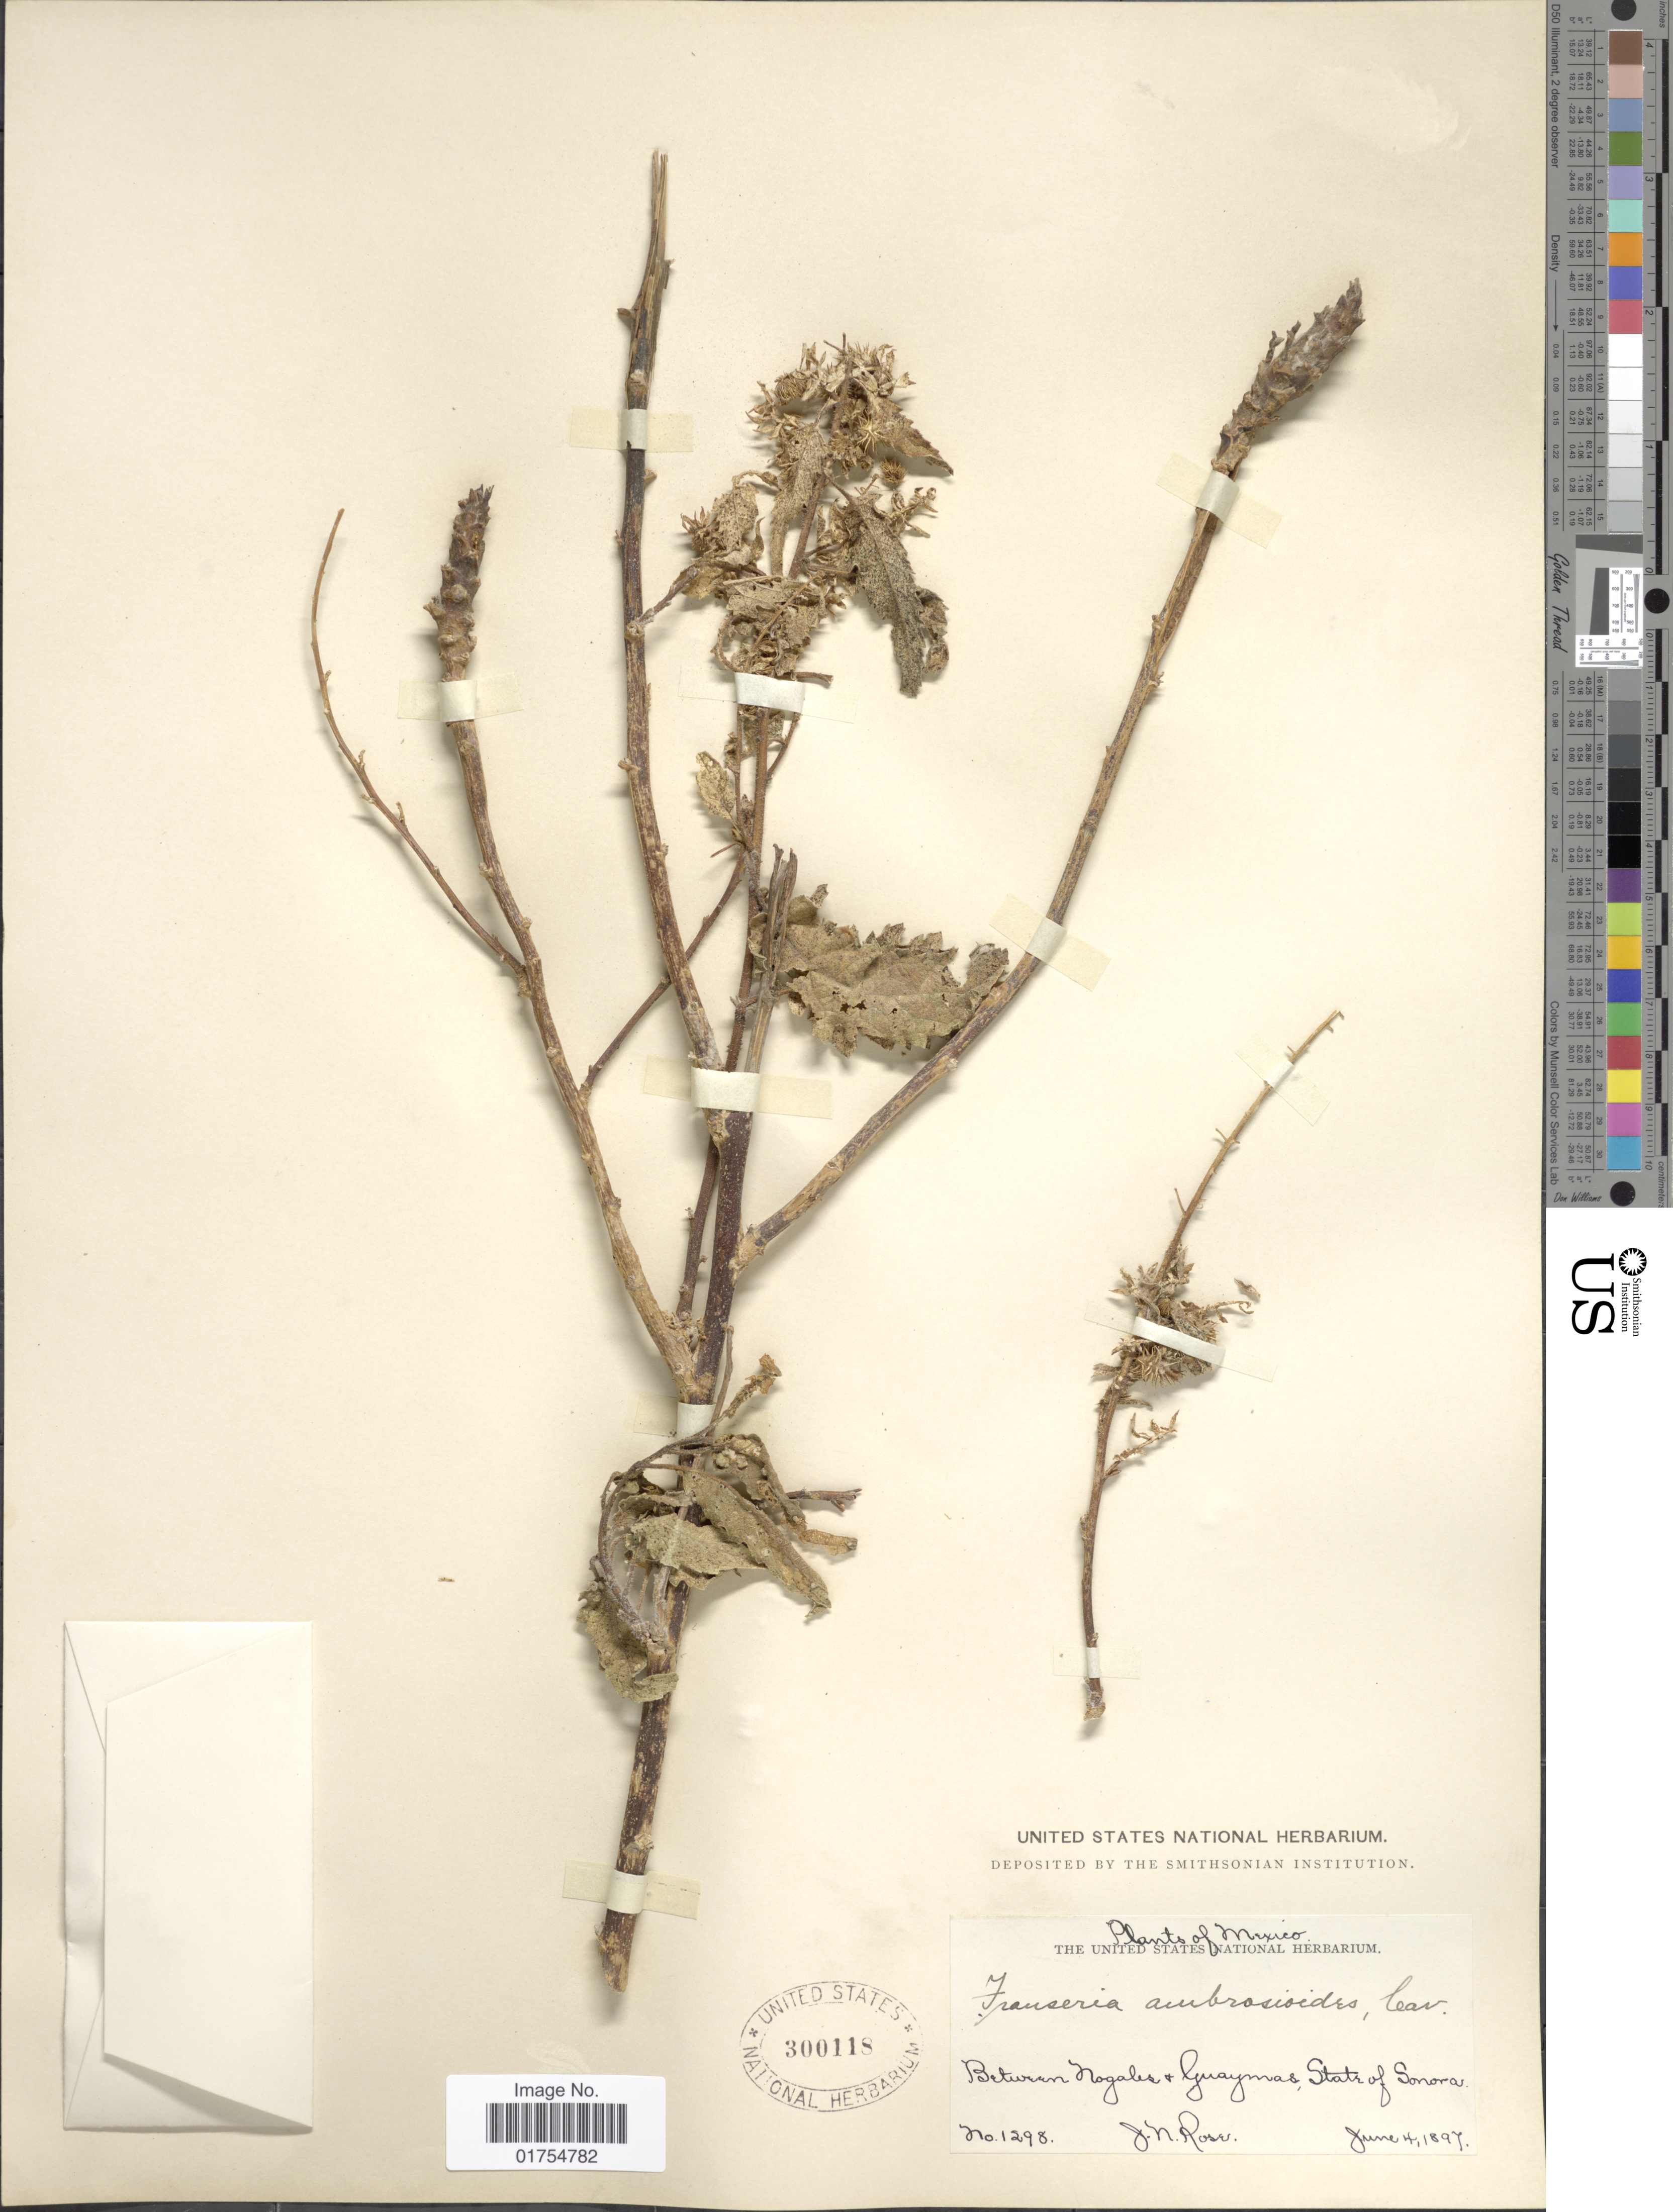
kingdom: Plantae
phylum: Tracheophyta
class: Magnoliopsida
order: Asterales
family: Asteraceae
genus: Franseria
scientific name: Franseria ambrosioides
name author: Cav.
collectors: J. N. Rose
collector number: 1298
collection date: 1897-06-04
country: Mexico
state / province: Sonora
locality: Between Nogales + Guaymas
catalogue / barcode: US 300118